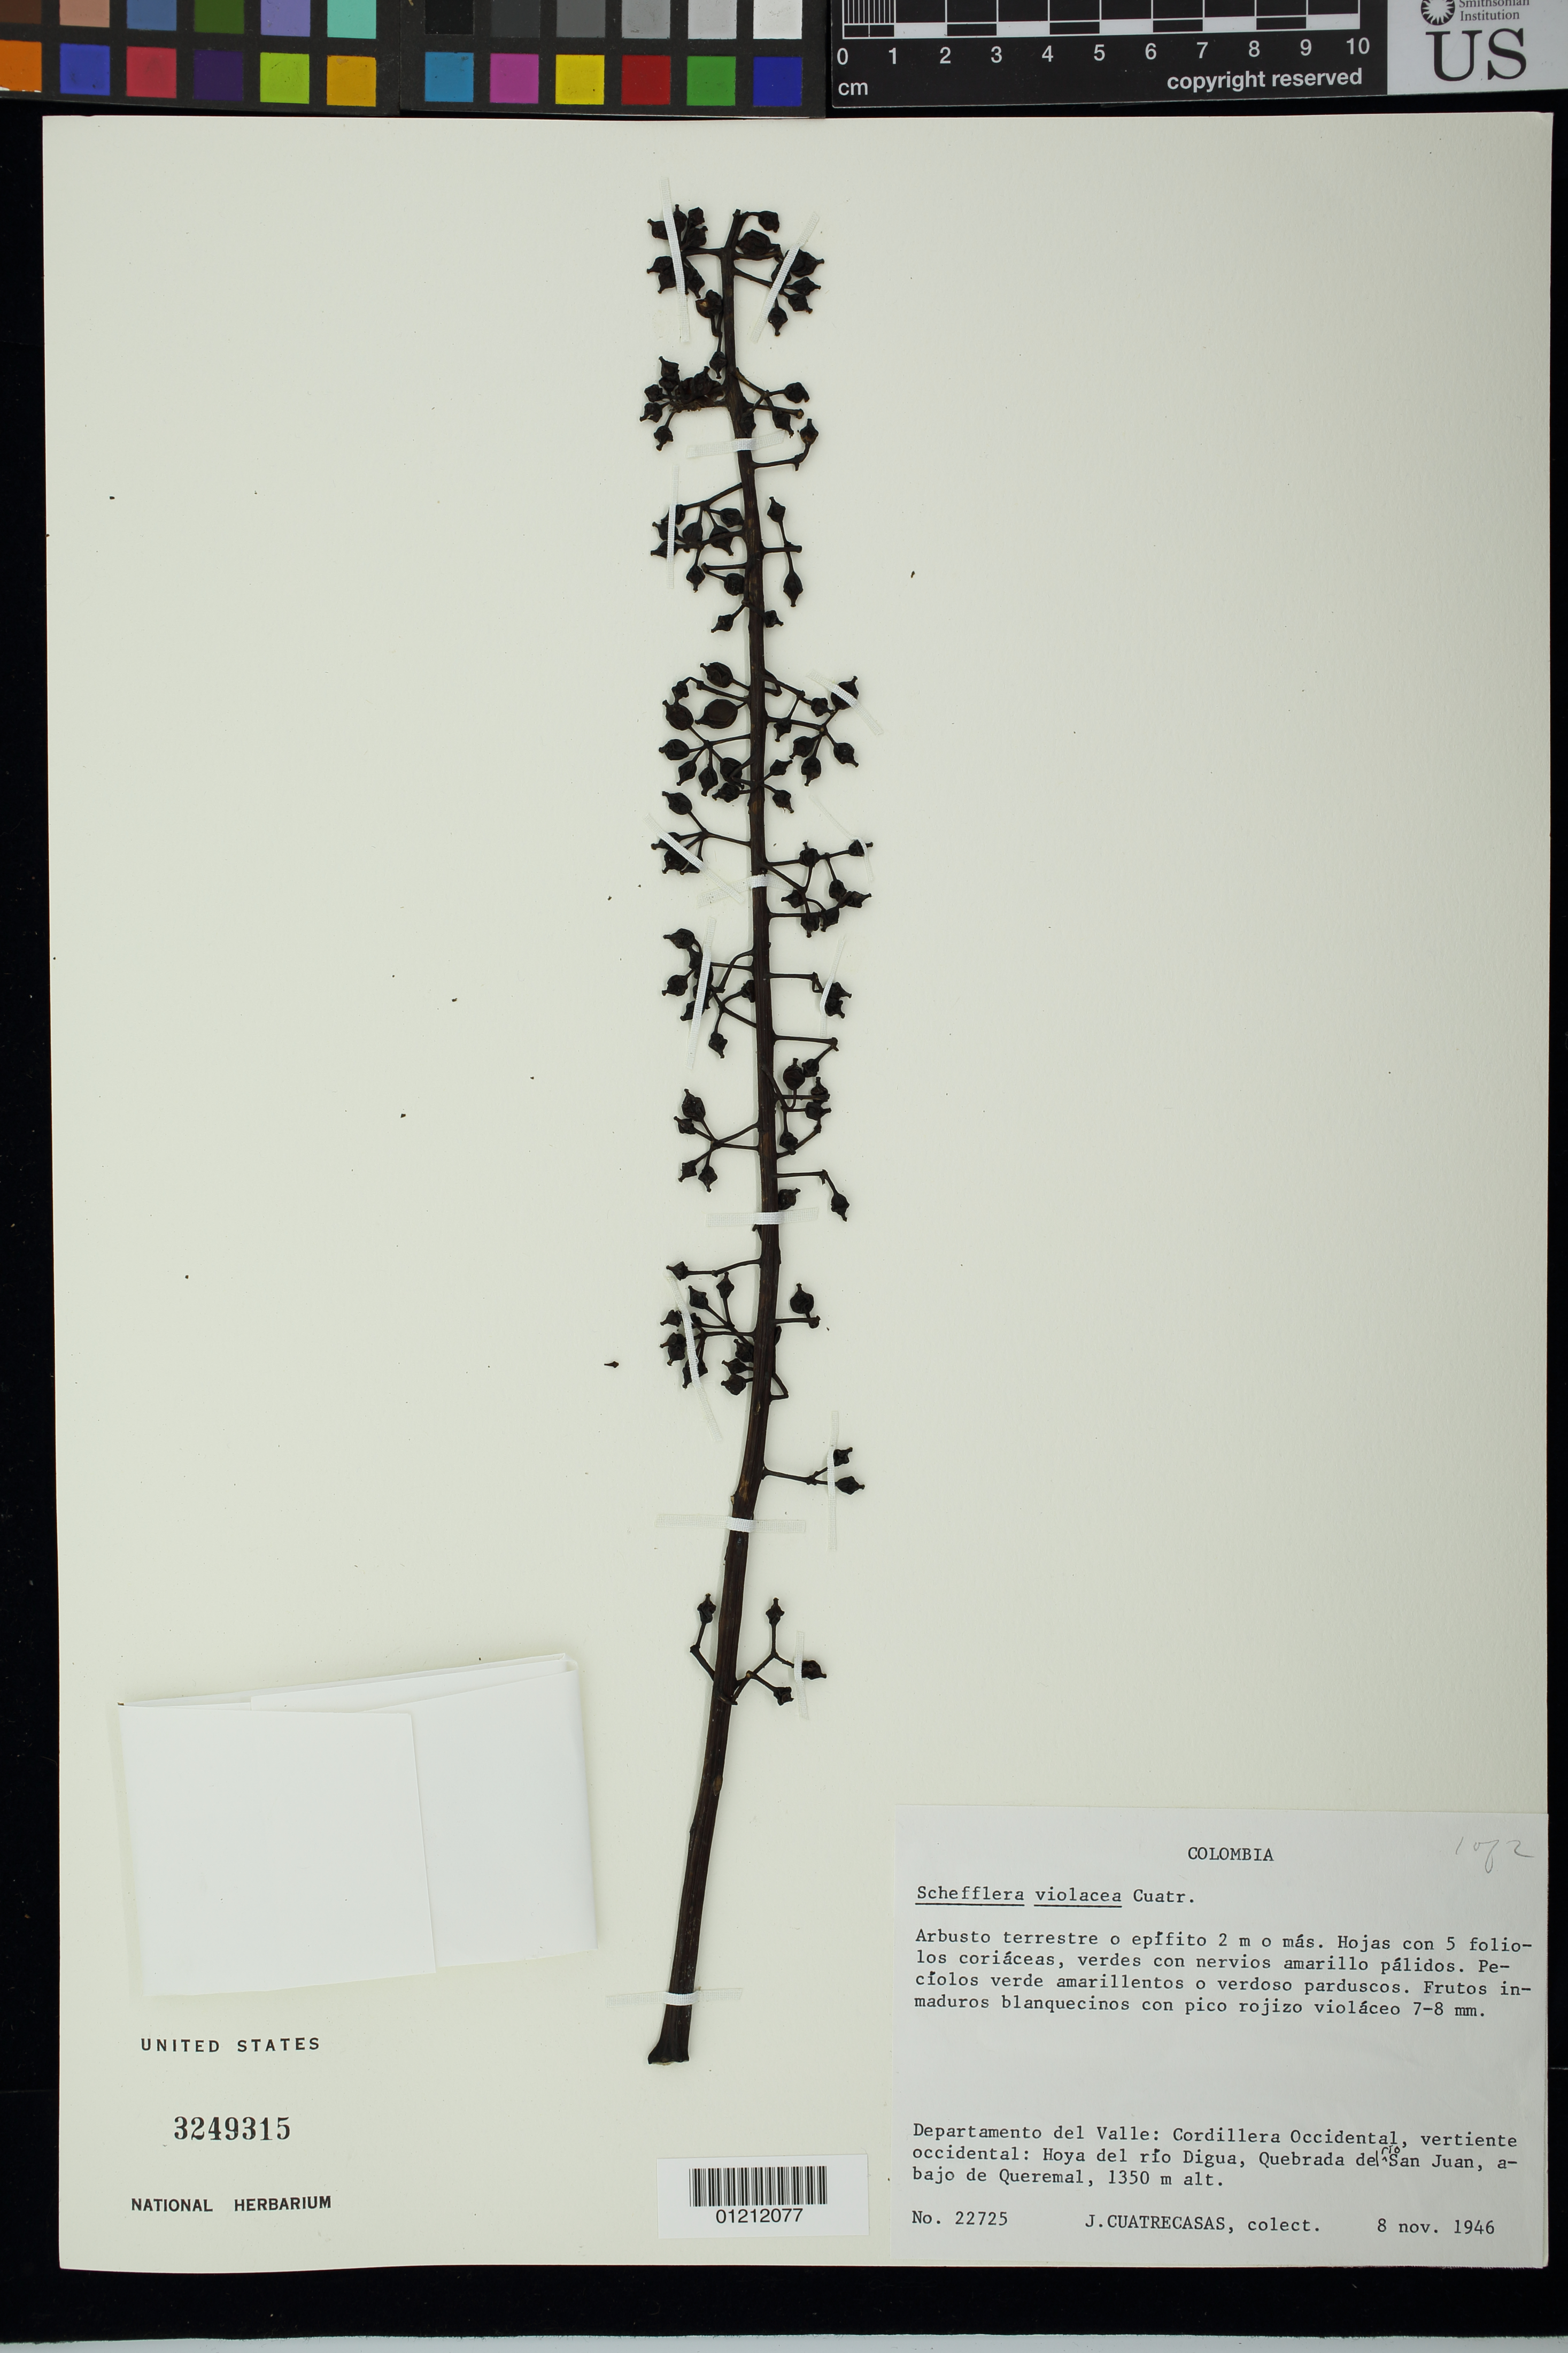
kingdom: Plantae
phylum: Tracheophyta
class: Magnoliopsida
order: Apiales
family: Araliaceae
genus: Schefflera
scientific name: Schefflera violacea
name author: Cuatrec.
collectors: J. Cuatrecasas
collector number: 22725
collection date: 1946-11-08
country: Colombia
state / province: Valle del Cauca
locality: Departamento del Valle: Cordillera Occidental, vertiente occidental: Hoya del río Digua, Quebrada del río San Juan, abajo de Queremal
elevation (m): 1350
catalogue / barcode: US 3249315